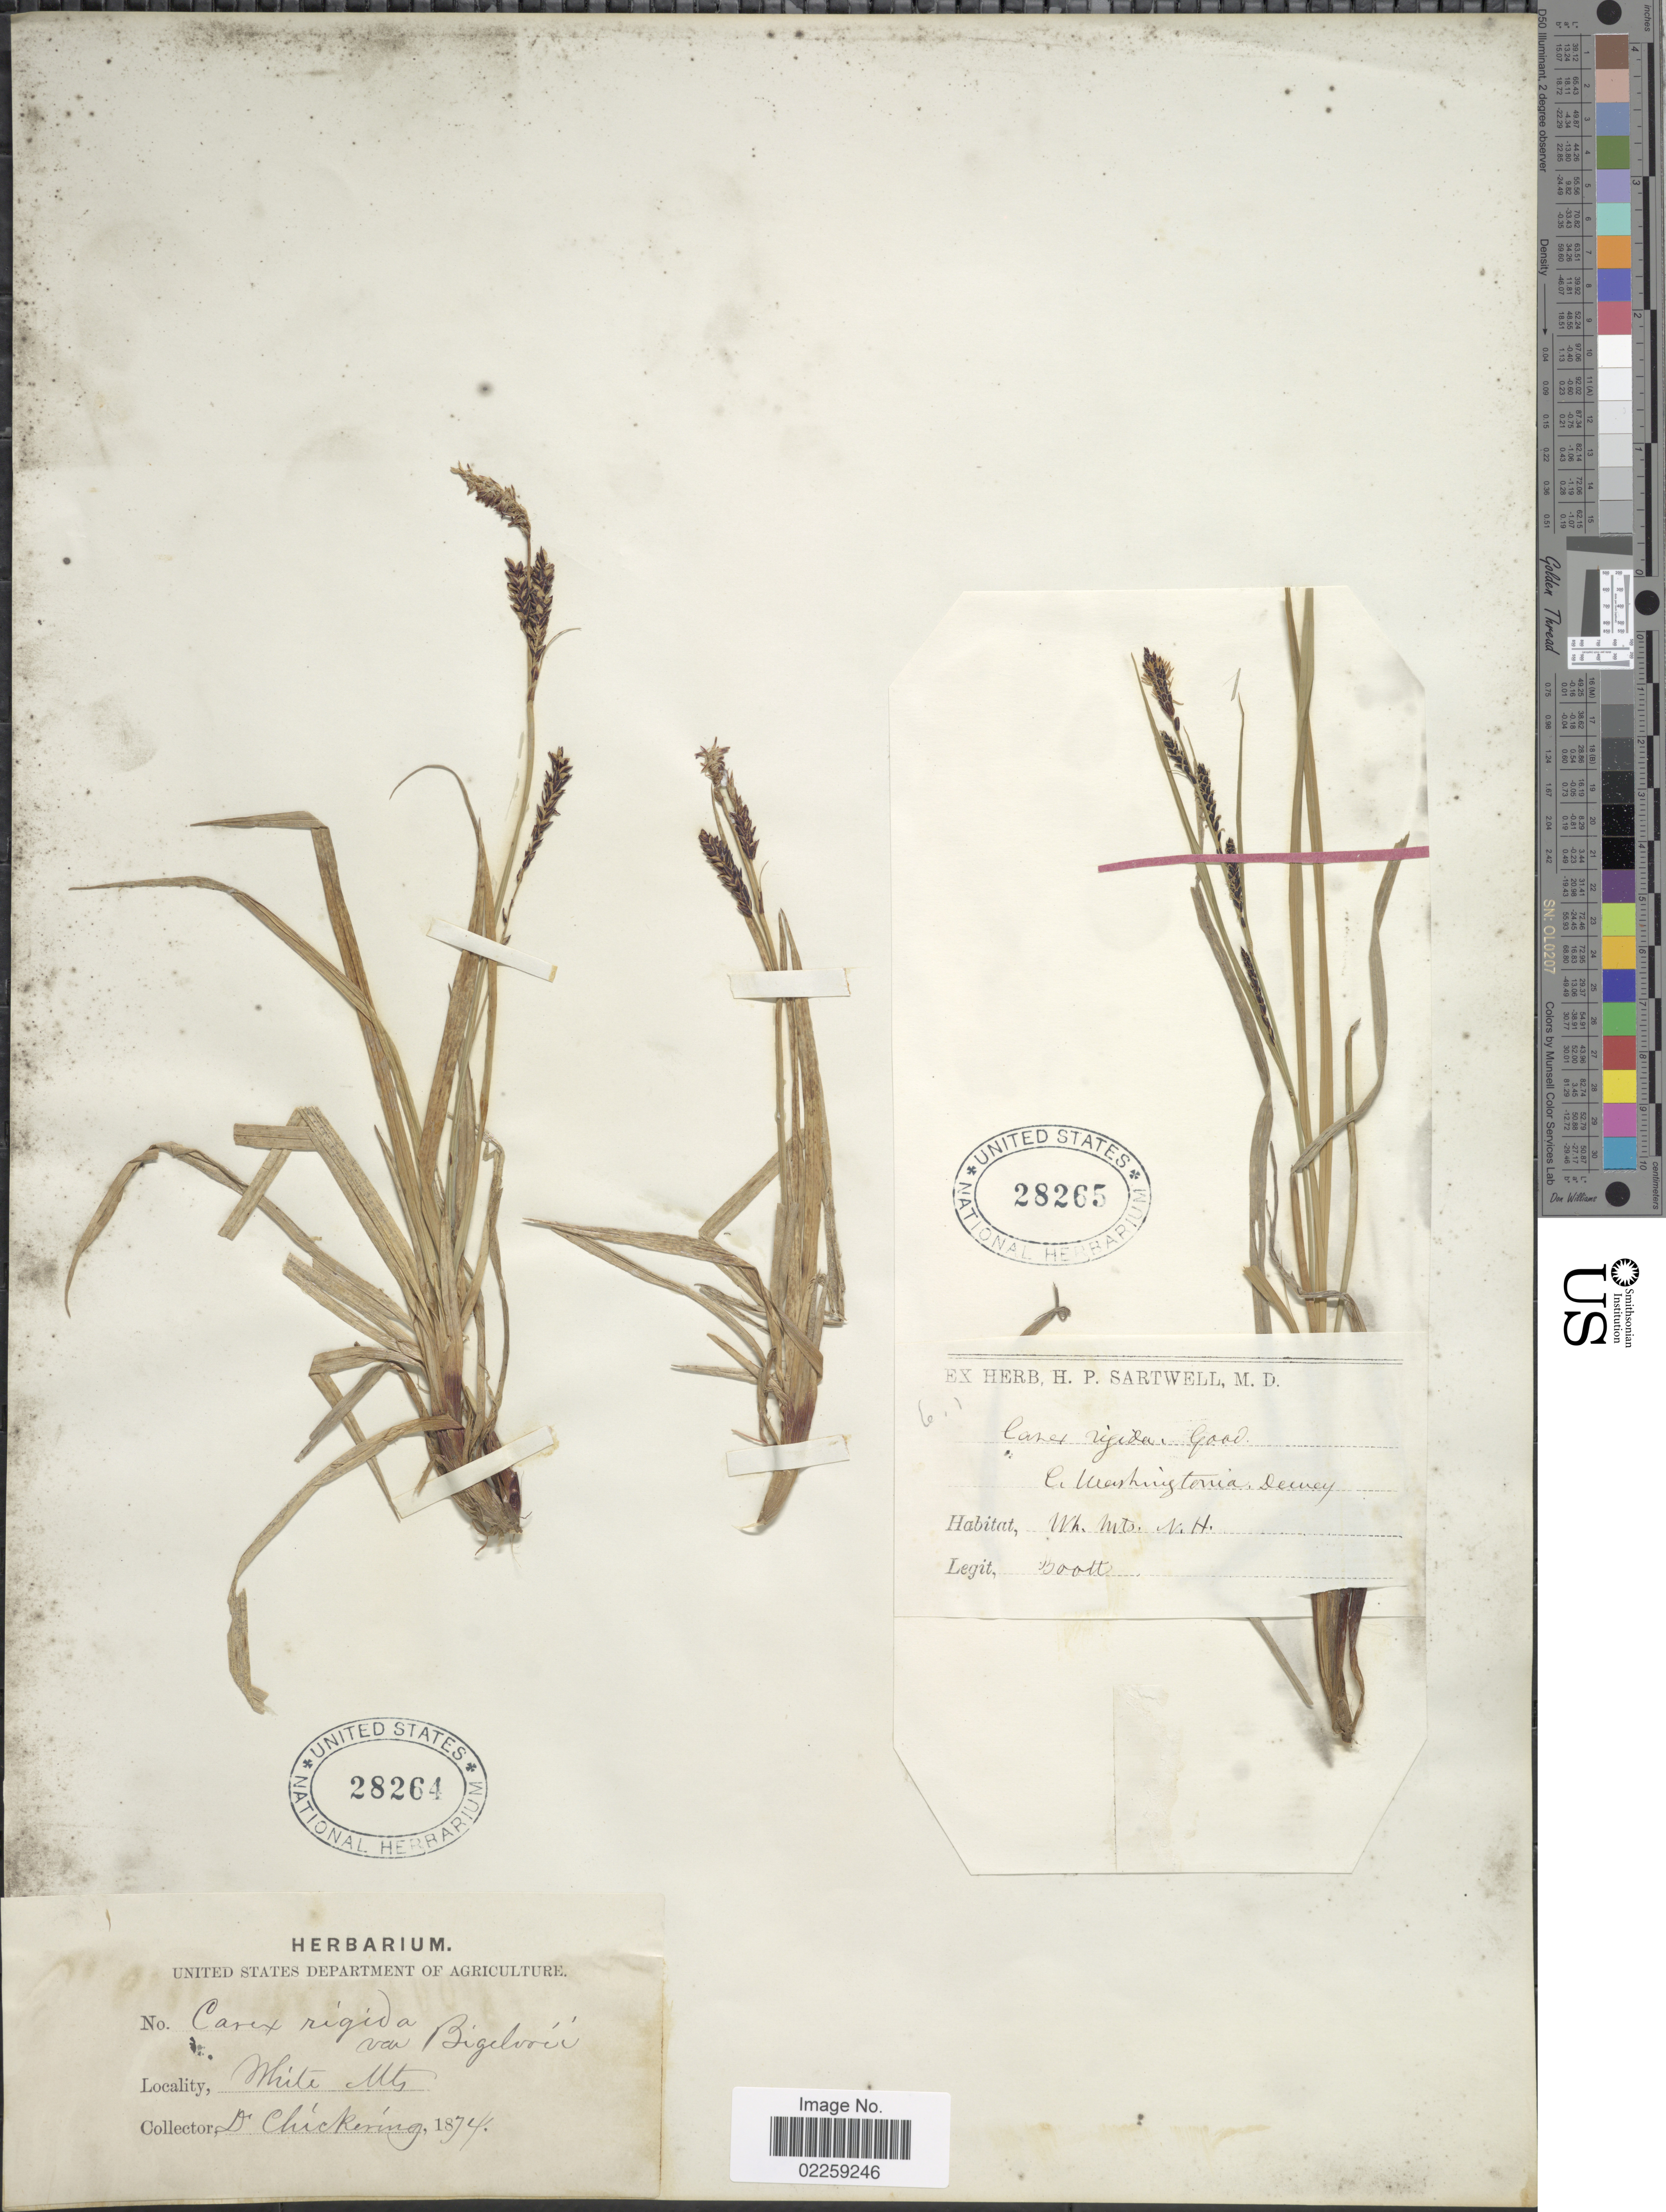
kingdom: Plantae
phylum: Tracheophyta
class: Liliopsida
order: Poales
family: Cyperaceae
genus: Carex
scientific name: Carex bigelowii subsp. bigelowii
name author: Torr. ex Schwein.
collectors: Chickering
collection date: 1874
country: United States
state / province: New Hampshire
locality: White Mts.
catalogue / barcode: US 28264